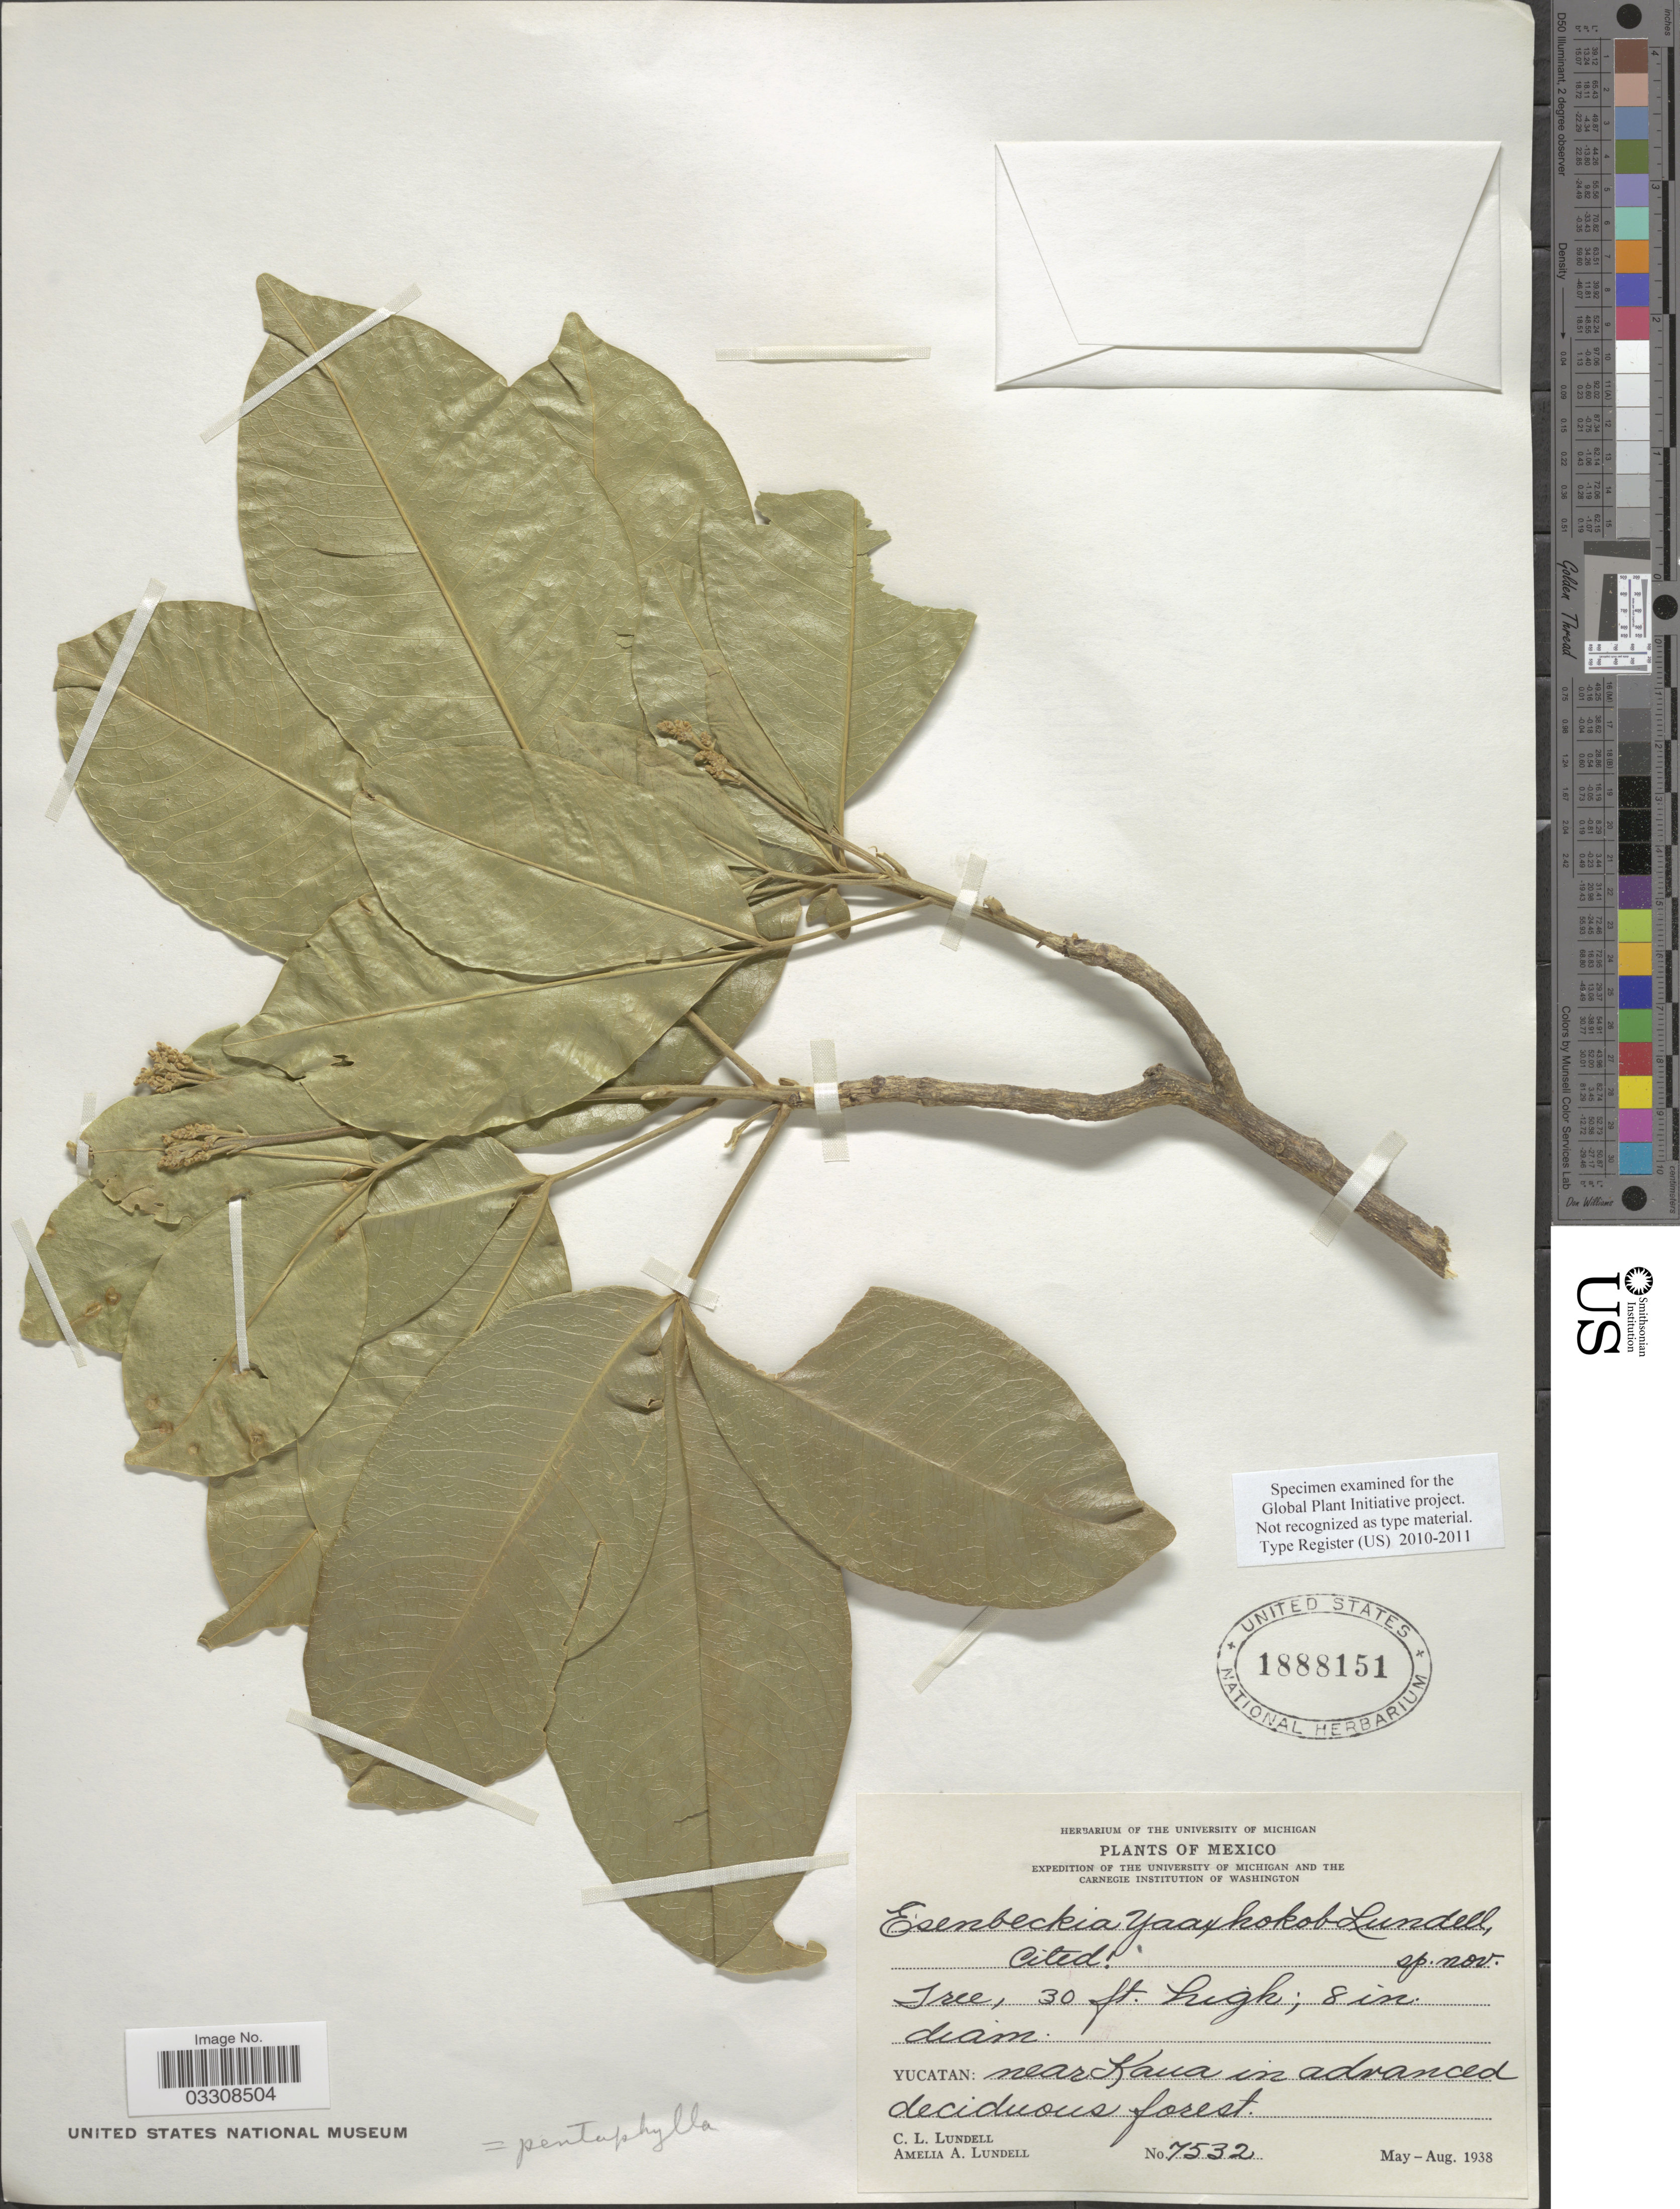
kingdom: Plantae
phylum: Tracheophyta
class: Magnoliopsida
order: Sapindales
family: Rutaceae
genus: Esenbeckia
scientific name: Esenbeckia pentaphylla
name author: (Macfad.) Griseb.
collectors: C. L. Lundell & A. A. Lundell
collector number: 7532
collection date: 1938-05/1938-08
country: Mexico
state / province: Yucatán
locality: Near Kaua in advanced deciduous forest.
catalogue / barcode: US 1888151